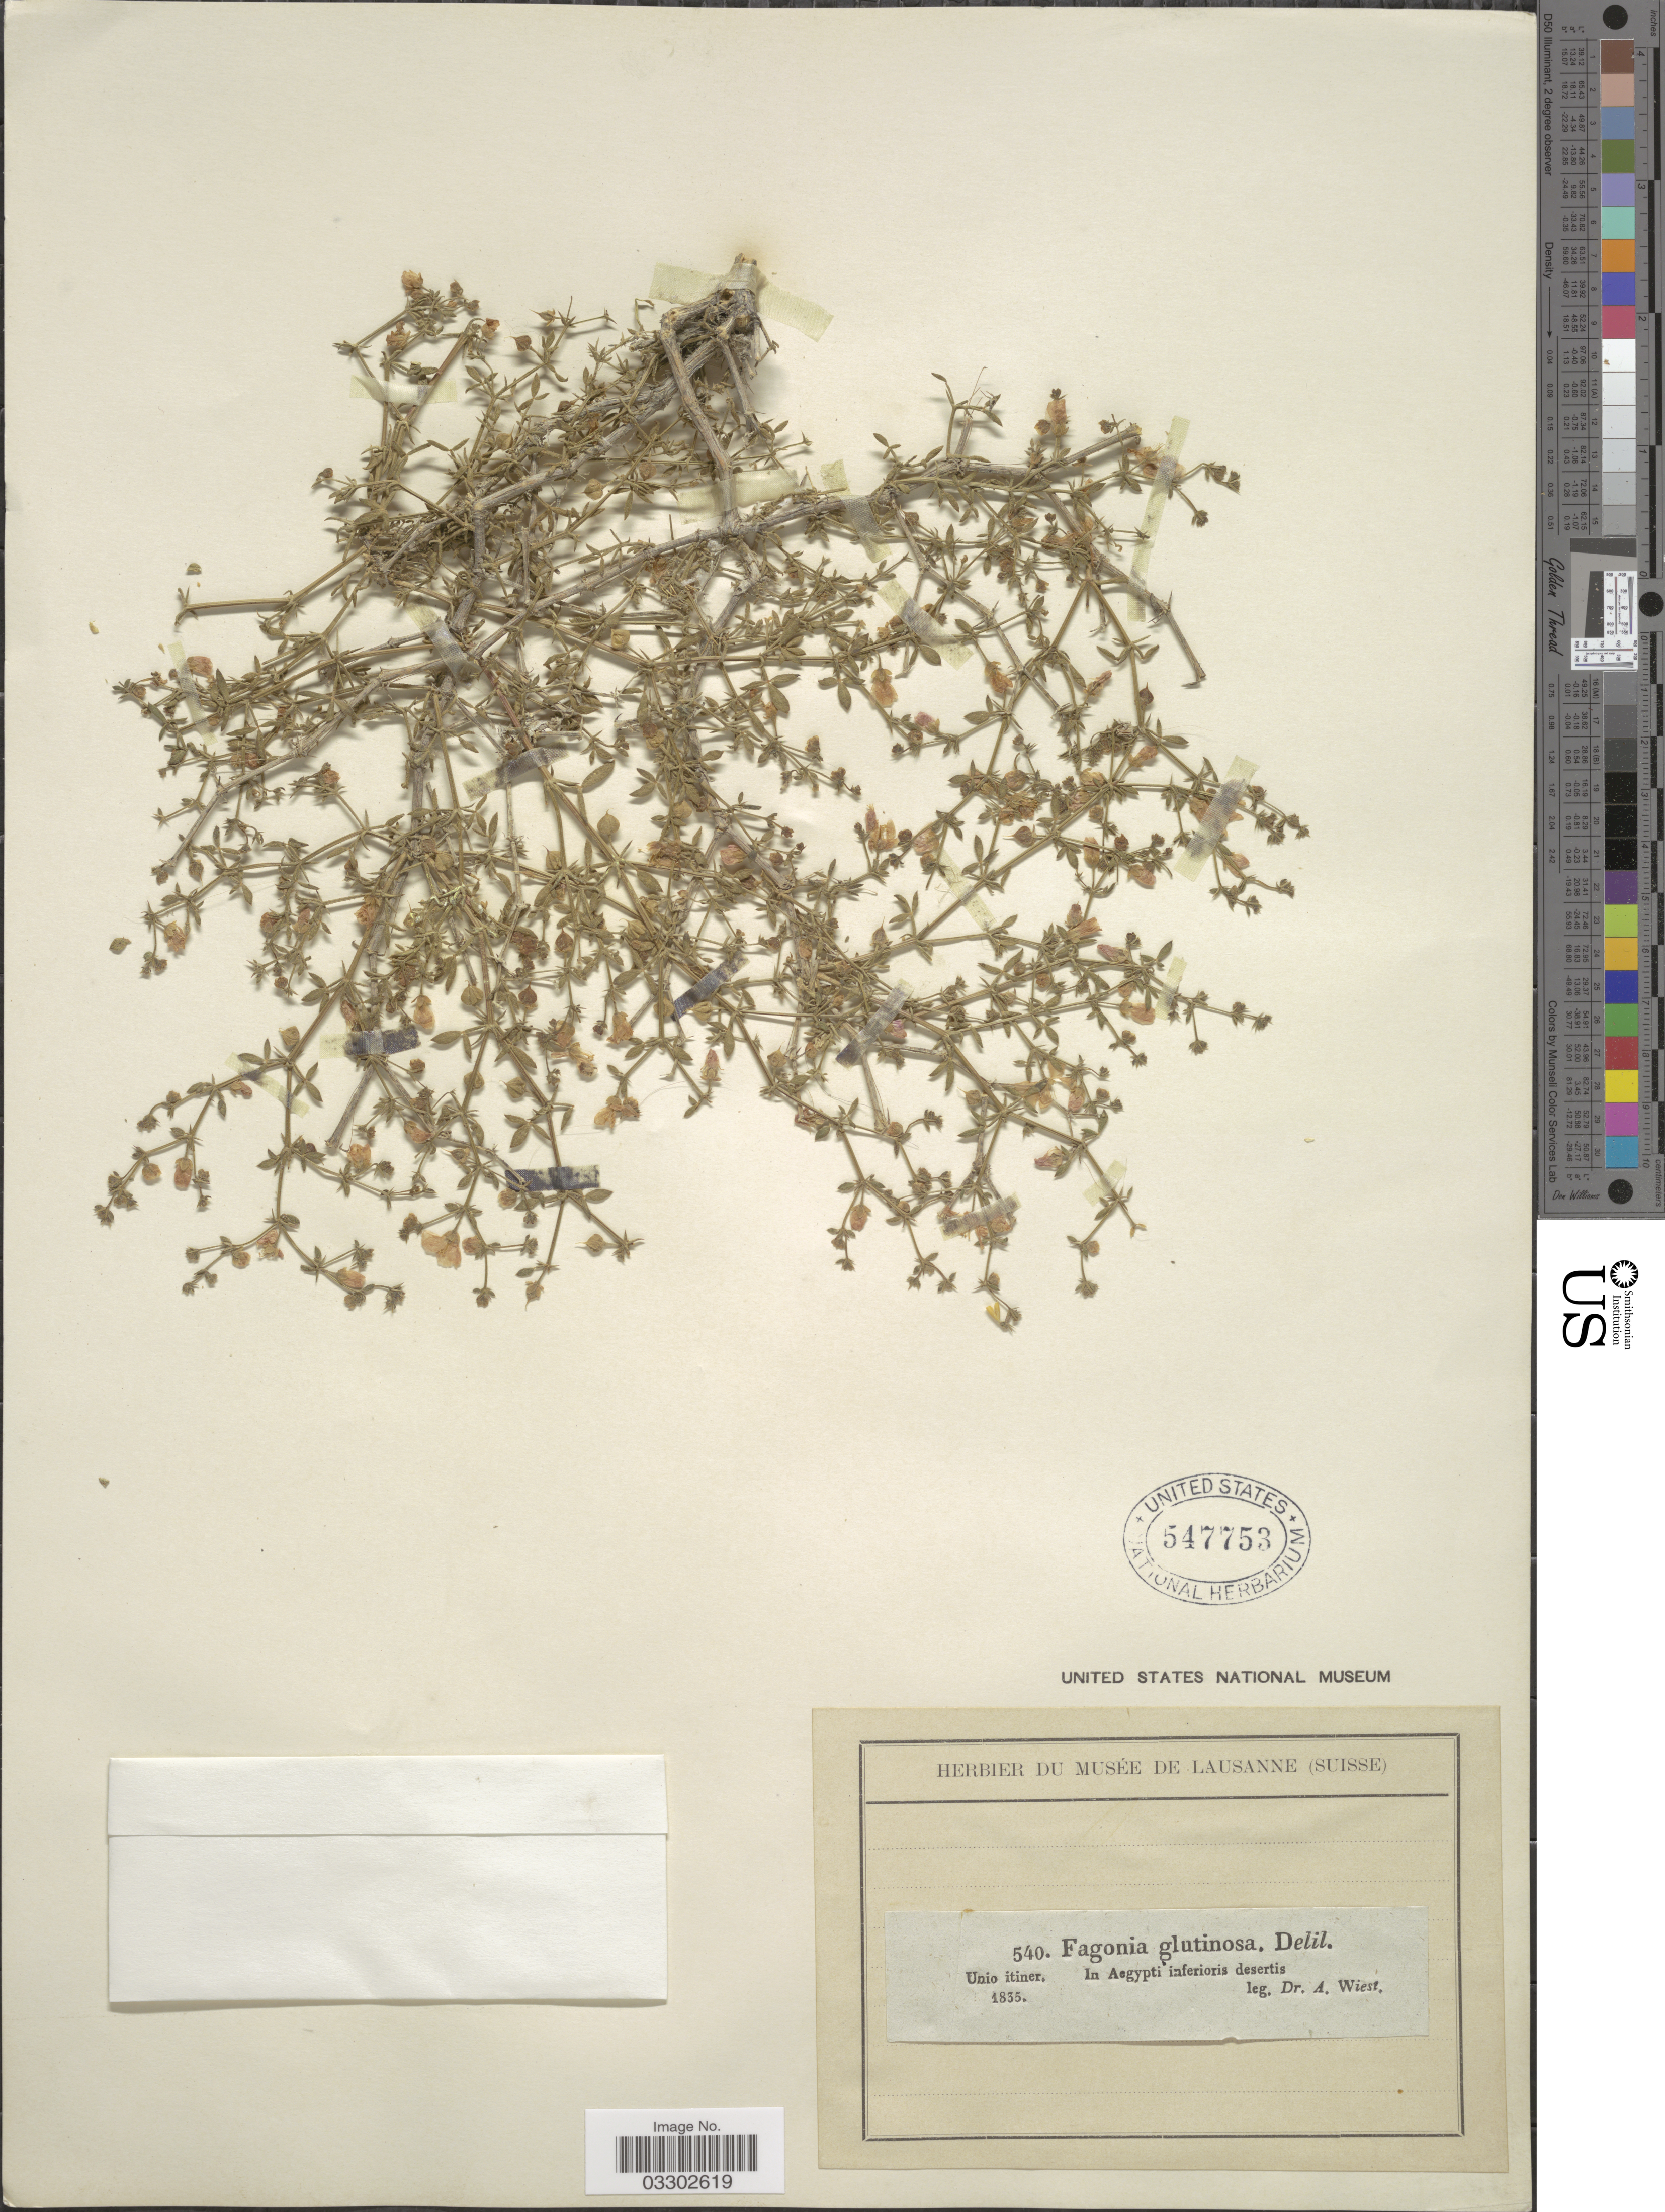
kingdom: Plantae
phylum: Tracheophyta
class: Magnoliopsida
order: Zygophyllales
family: Zygophyllaceae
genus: Fagonia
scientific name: Fagonia glutinosa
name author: Delile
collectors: A. Wiest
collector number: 540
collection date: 1835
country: Egypt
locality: In Aegypti inferioris desertis.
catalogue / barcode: US 547753